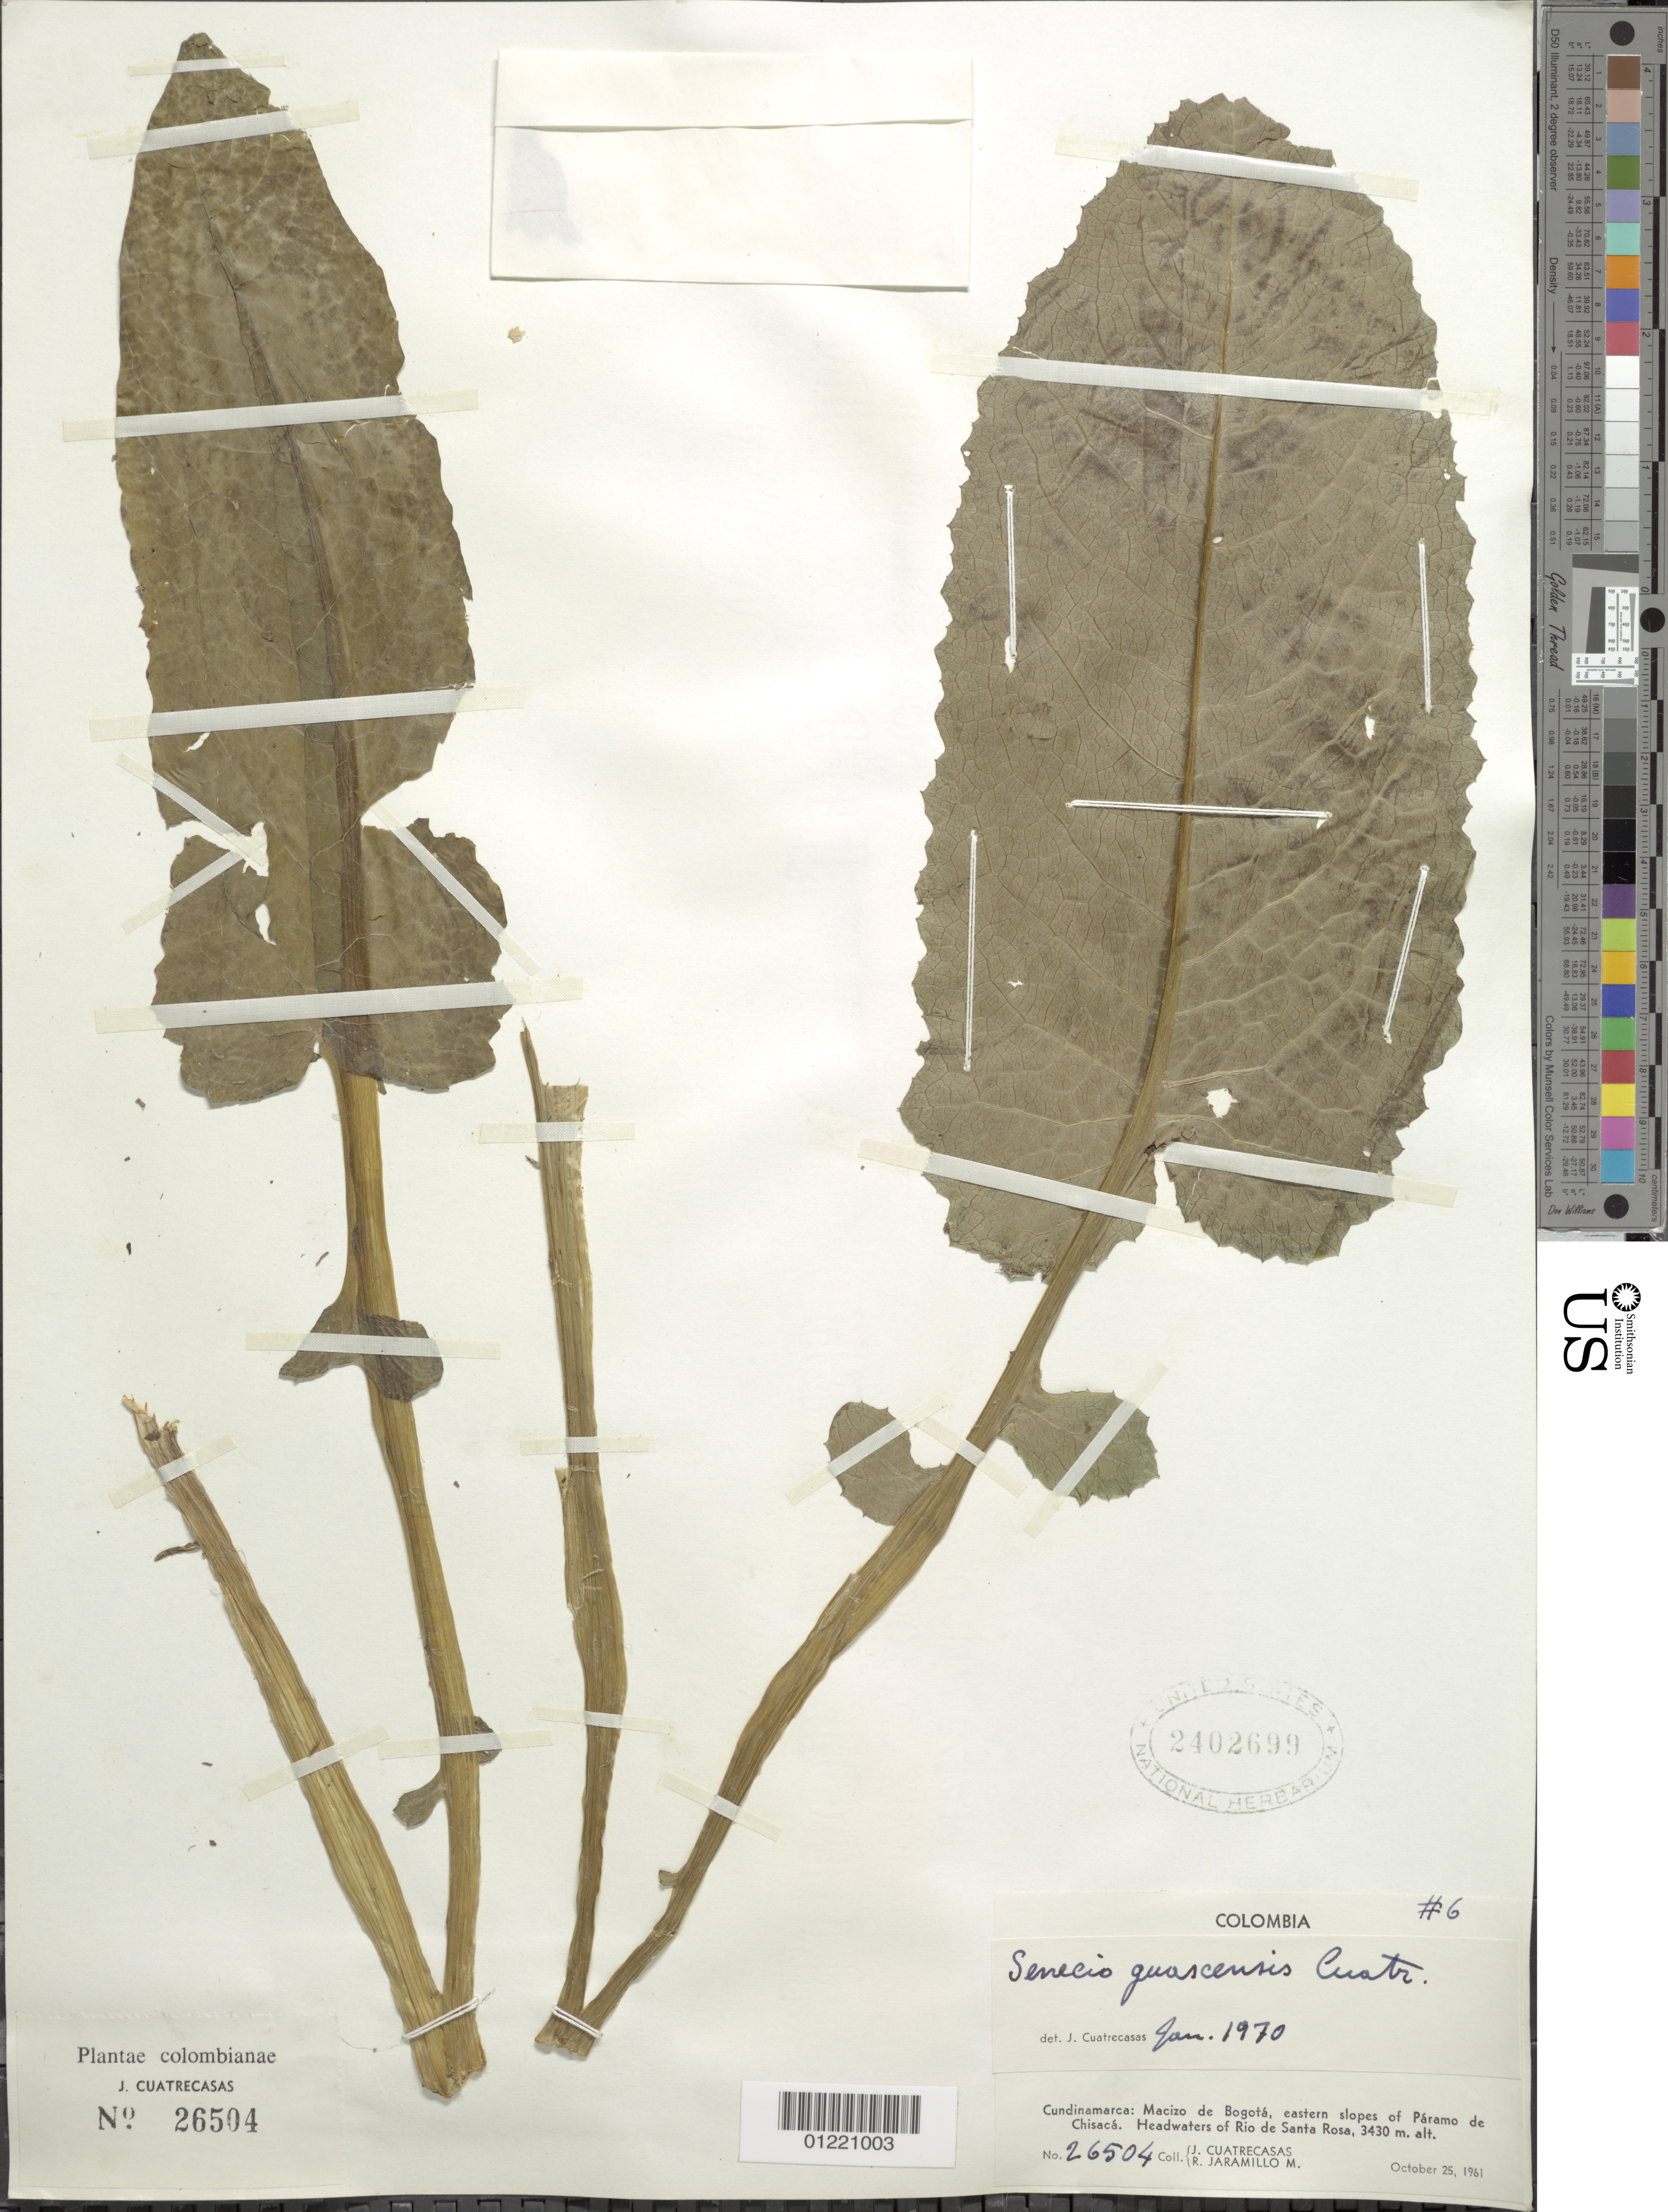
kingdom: Plantae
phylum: Tracheophyta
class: Magnoliopsida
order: Asterales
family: Asteraceae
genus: Senecio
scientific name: Senecio guascensis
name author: Cuatrec.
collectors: J. Cuatrecasas & R. Jaramillo M.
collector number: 26504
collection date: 1961-10-25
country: Colombia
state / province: Cundinamarca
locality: Macizo de Bogotá (Bogota Massif), eastern slopes of Paramo de Chisaca. Headwaters of Rio de Santa Rosa.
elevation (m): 3430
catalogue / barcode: US 2402699